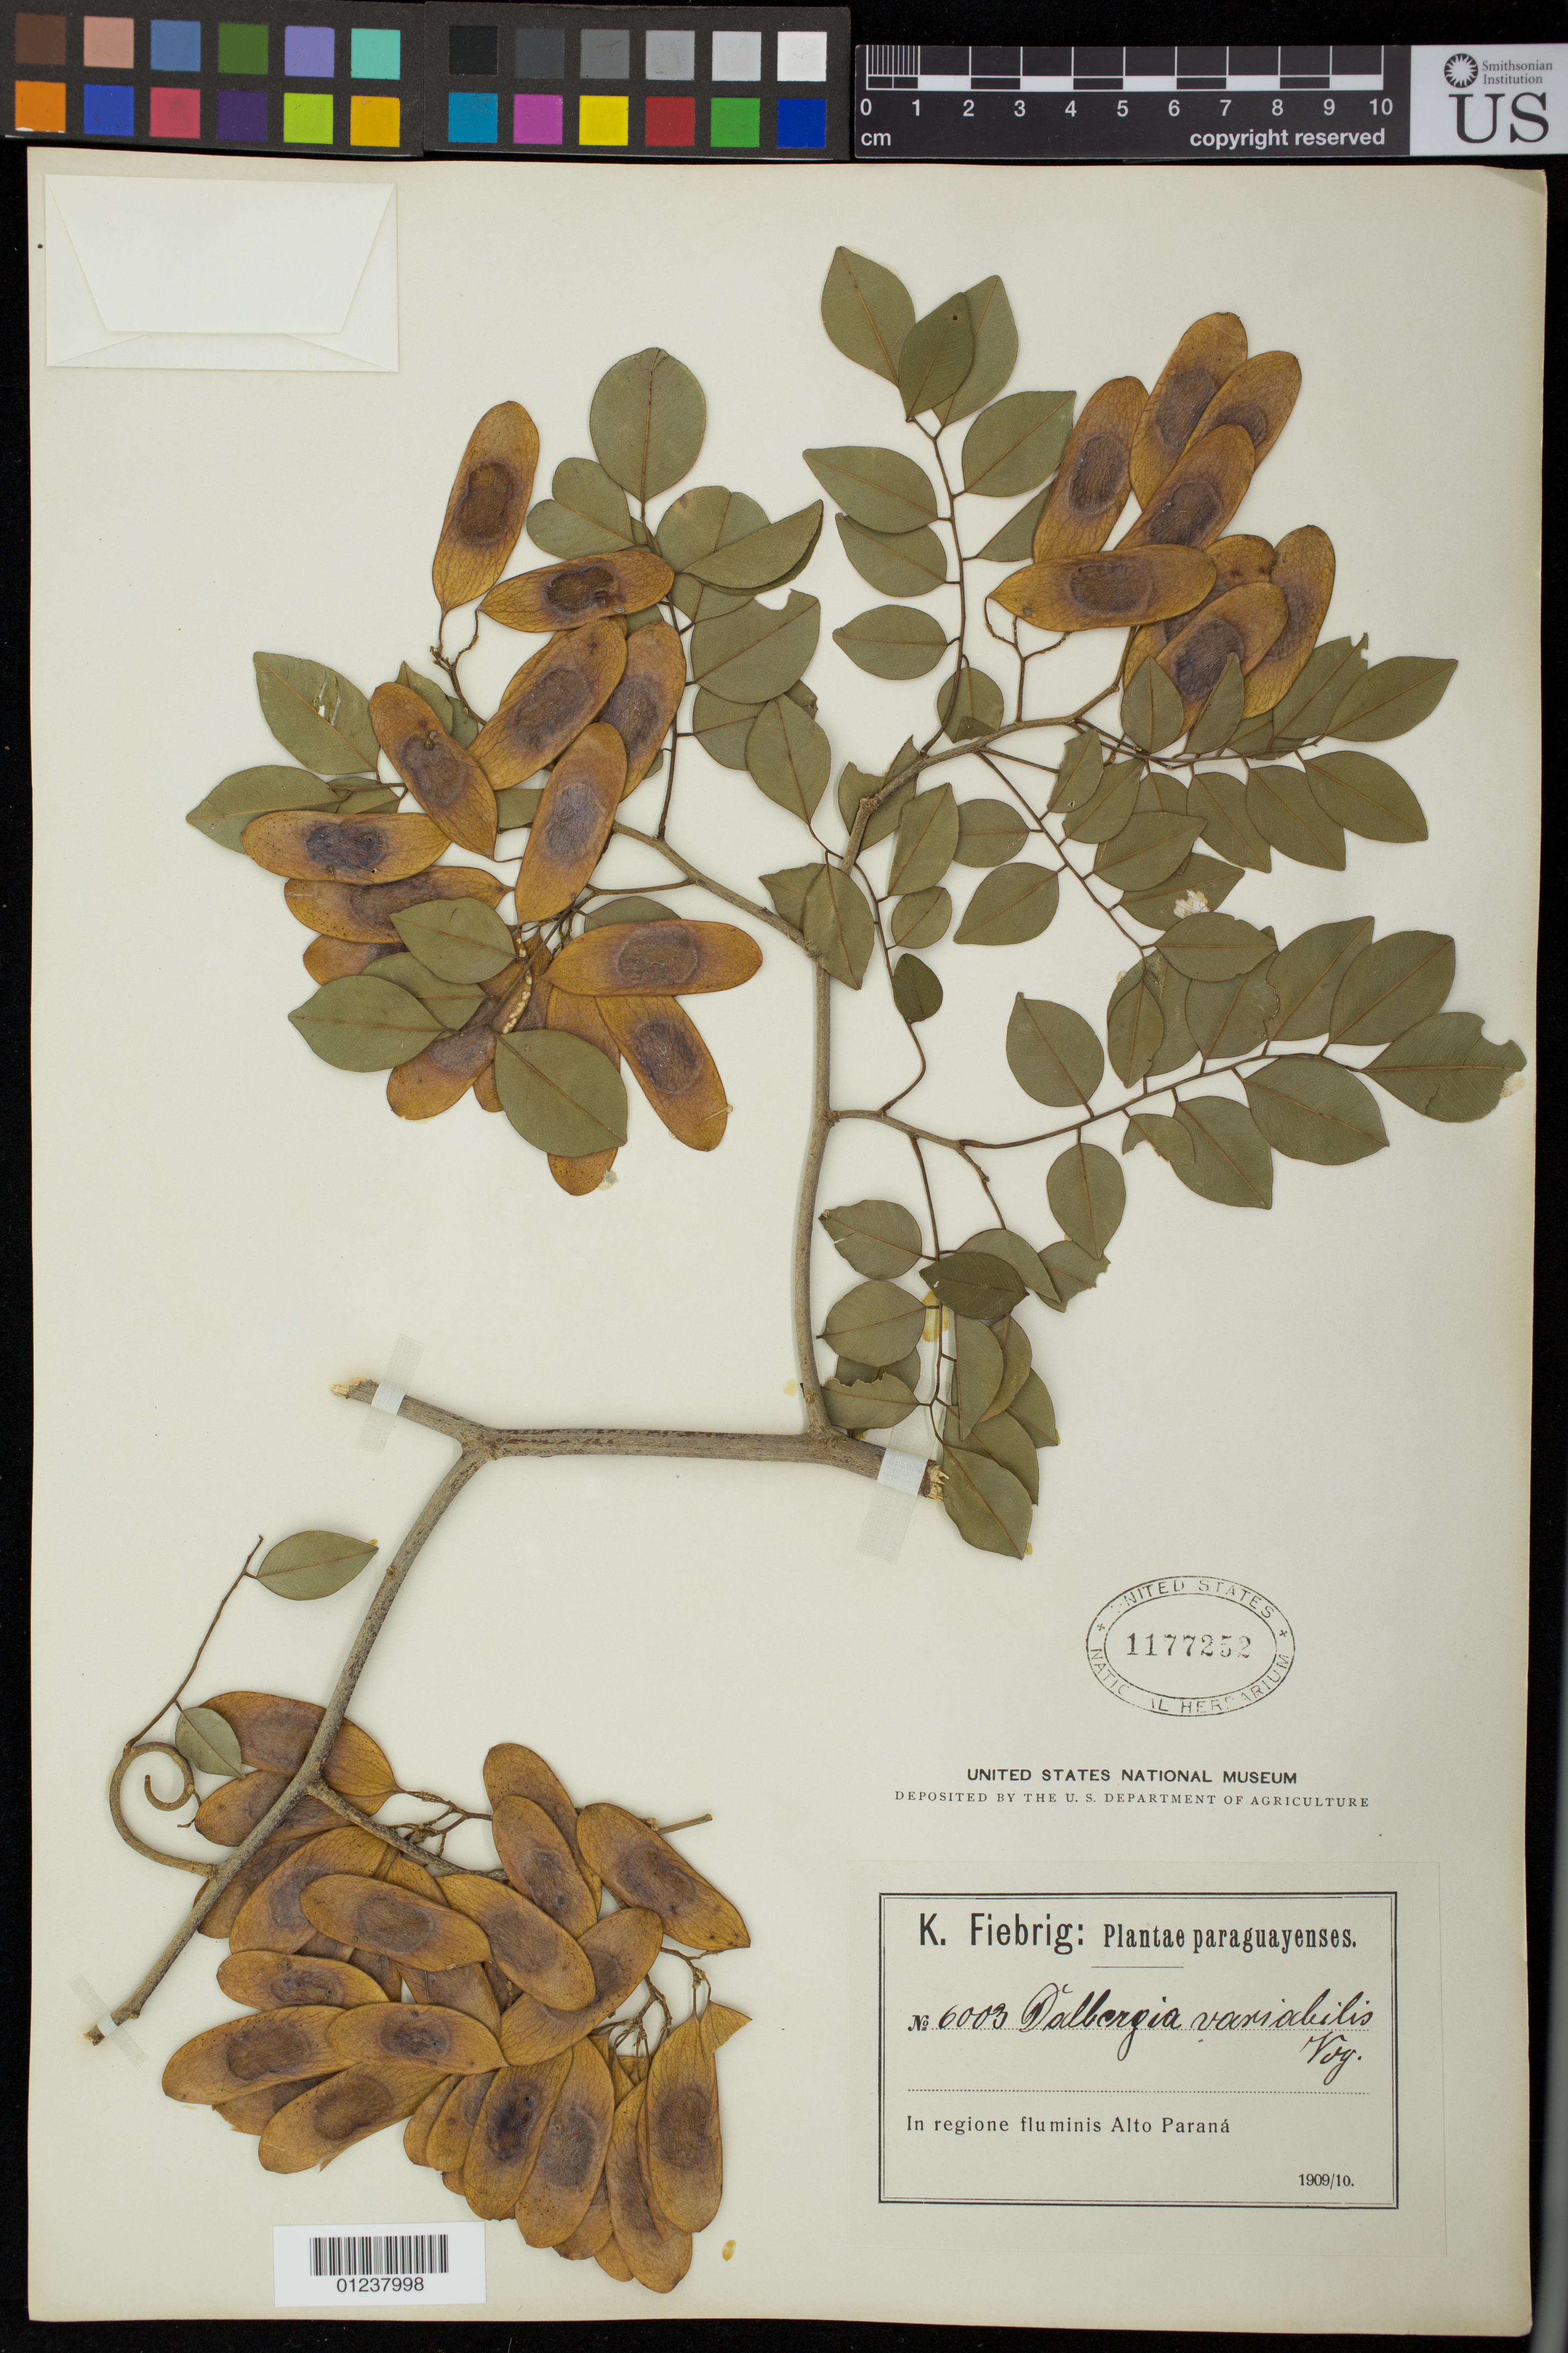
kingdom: Plantae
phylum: Tracheophyta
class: Magnoliopsida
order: Fabales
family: Fabaceae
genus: Dalbergia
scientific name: Dalbergia frutescens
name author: (Vell.) Britton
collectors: K. Fiebrig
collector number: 6003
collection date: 1910-09-19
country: Paraguay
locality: near River Alto Paraná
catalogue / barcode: US 1177252